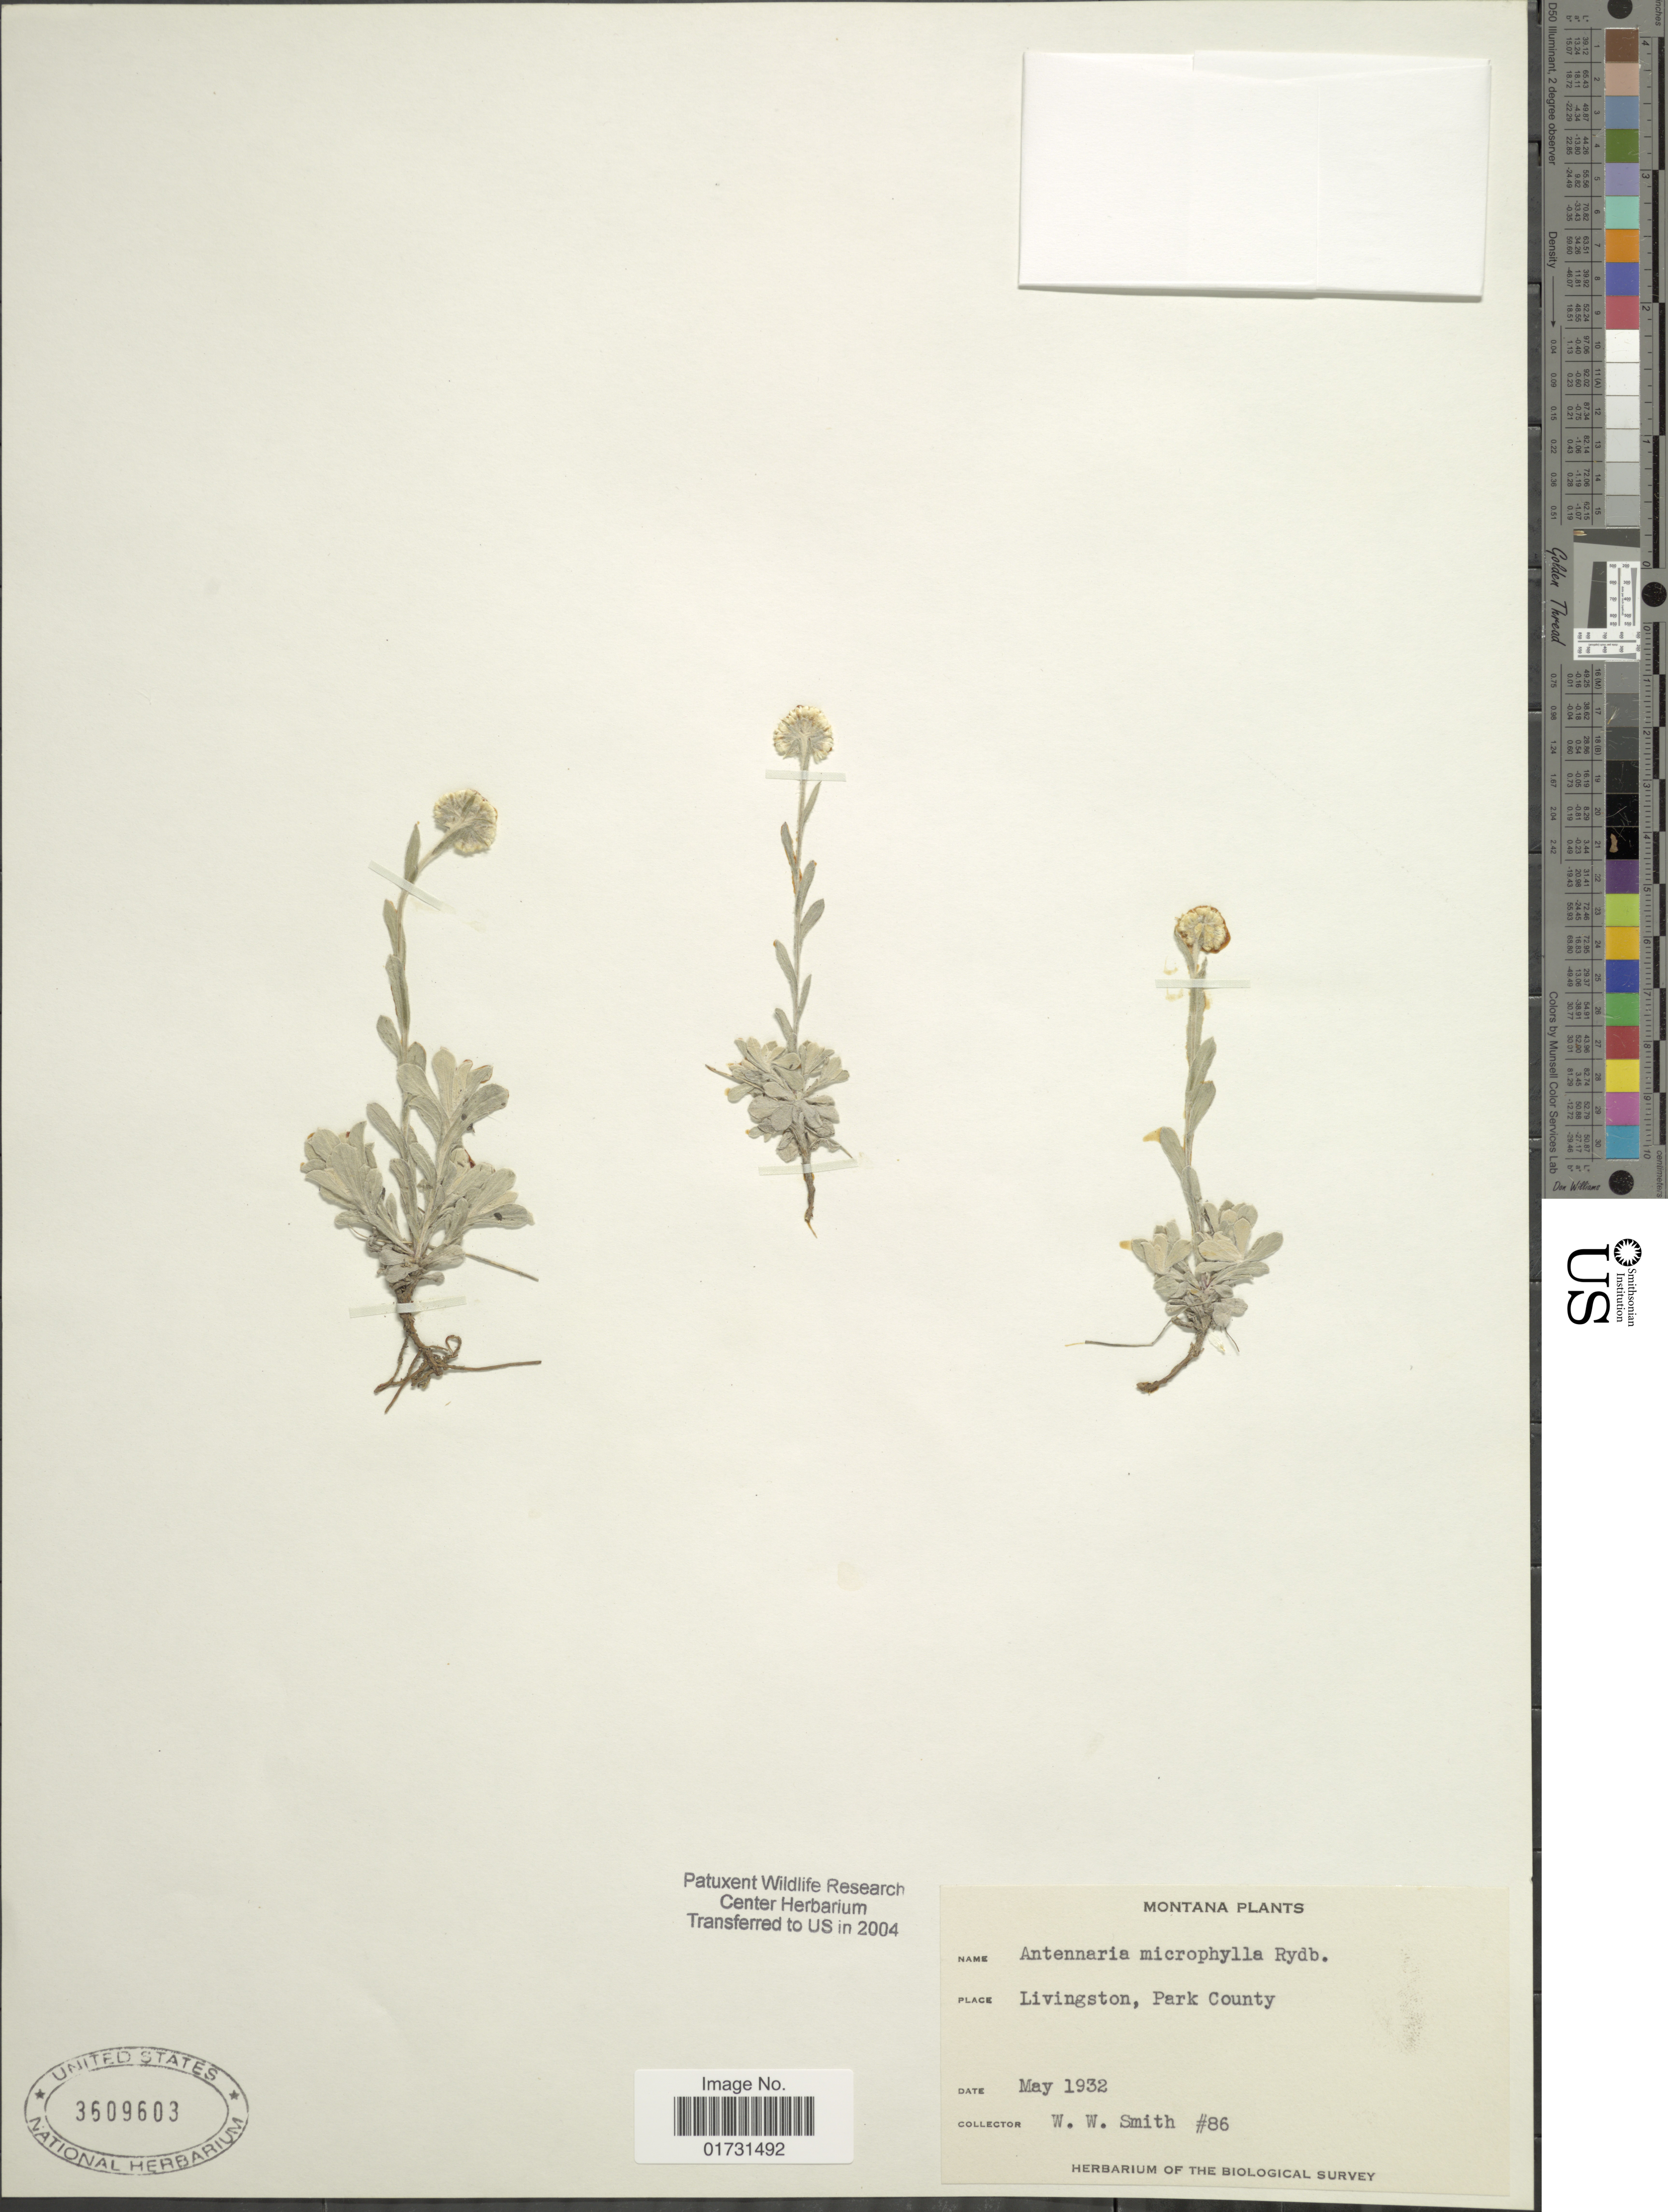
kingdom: Plantae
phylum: Tracheophyta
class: Magnoliopsida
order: Asterales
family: Asteraceae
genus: Antennaria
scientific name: Antennaria microphylla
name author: Rydb.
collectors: W. W. Smith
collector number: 86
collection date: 1932-05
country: United States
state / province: Montana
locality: Linvingston, Park County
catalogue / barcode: US 3609603